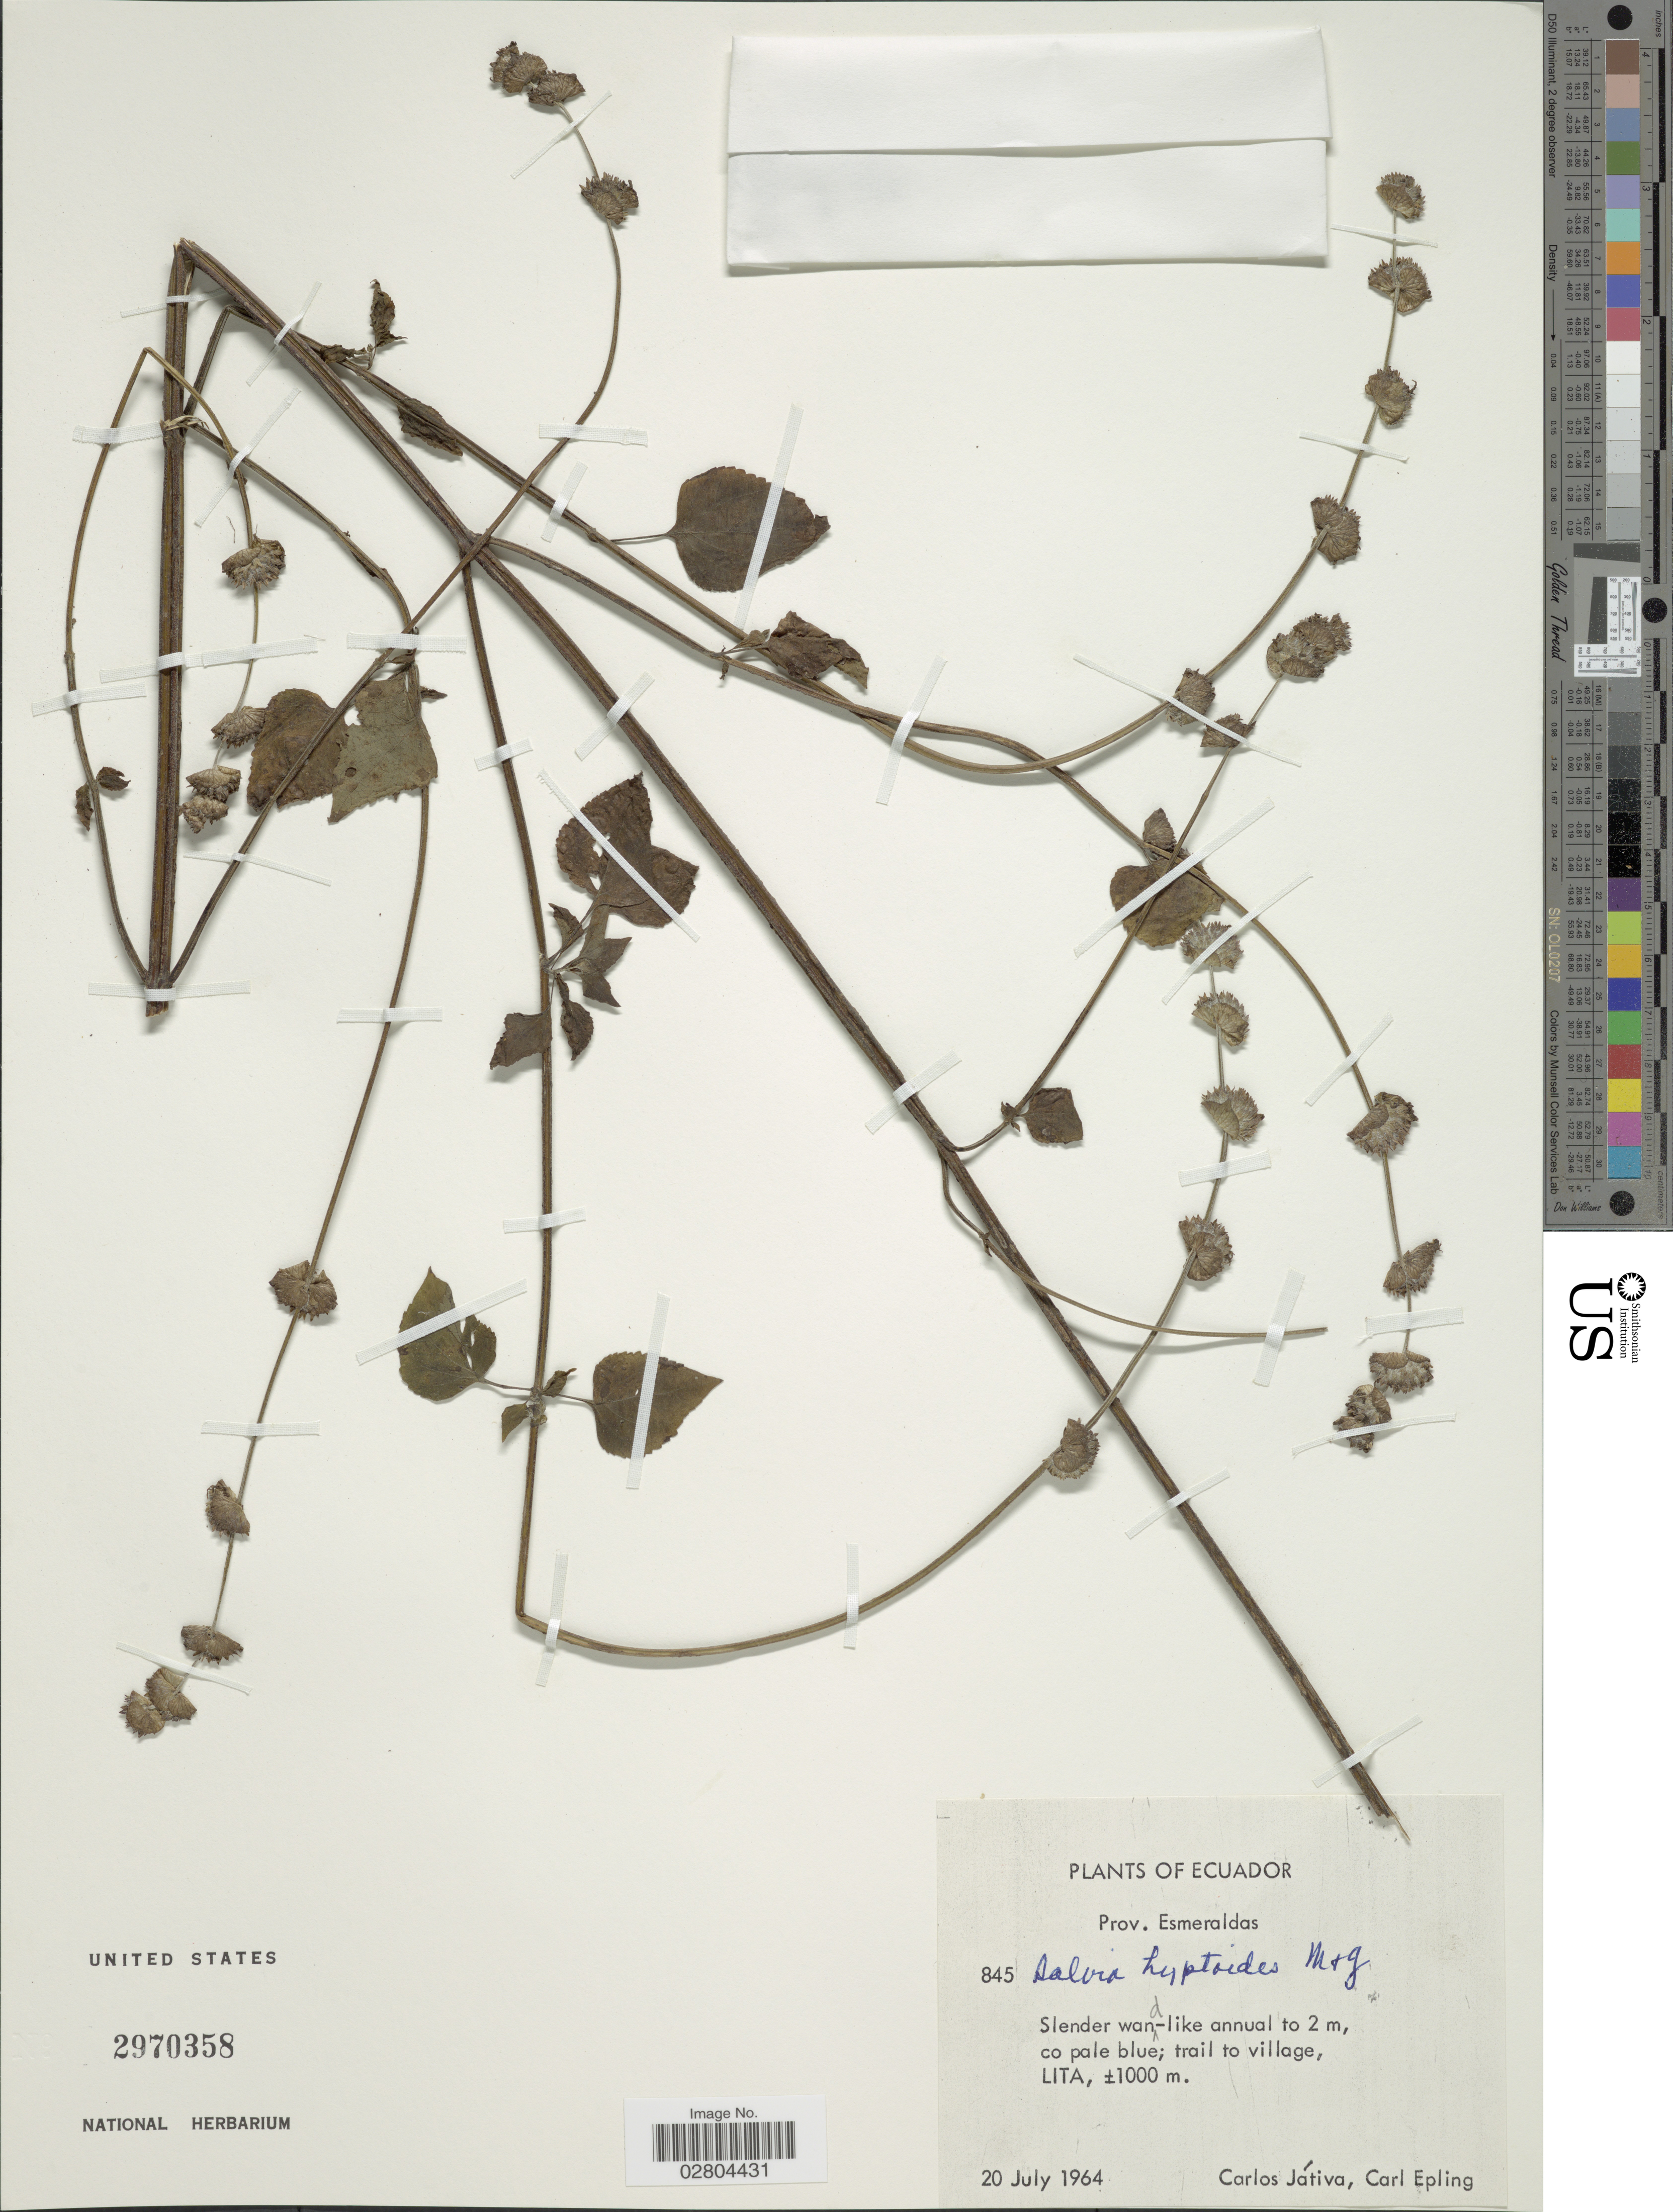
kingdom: Plantae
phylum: Tracheophyta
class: Magnoliopsida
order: Lamiales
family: Lamiaceae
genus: Salvia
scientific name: Salvia lasiocephala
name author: Hook. & Arn.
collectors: C. D. Játiva & C. C. Epling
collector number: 845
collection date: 1964-07-20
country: Ecuador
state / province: Esmeraldas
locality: Trail to village, Lita.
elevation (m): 1000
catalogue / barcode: US 2970358